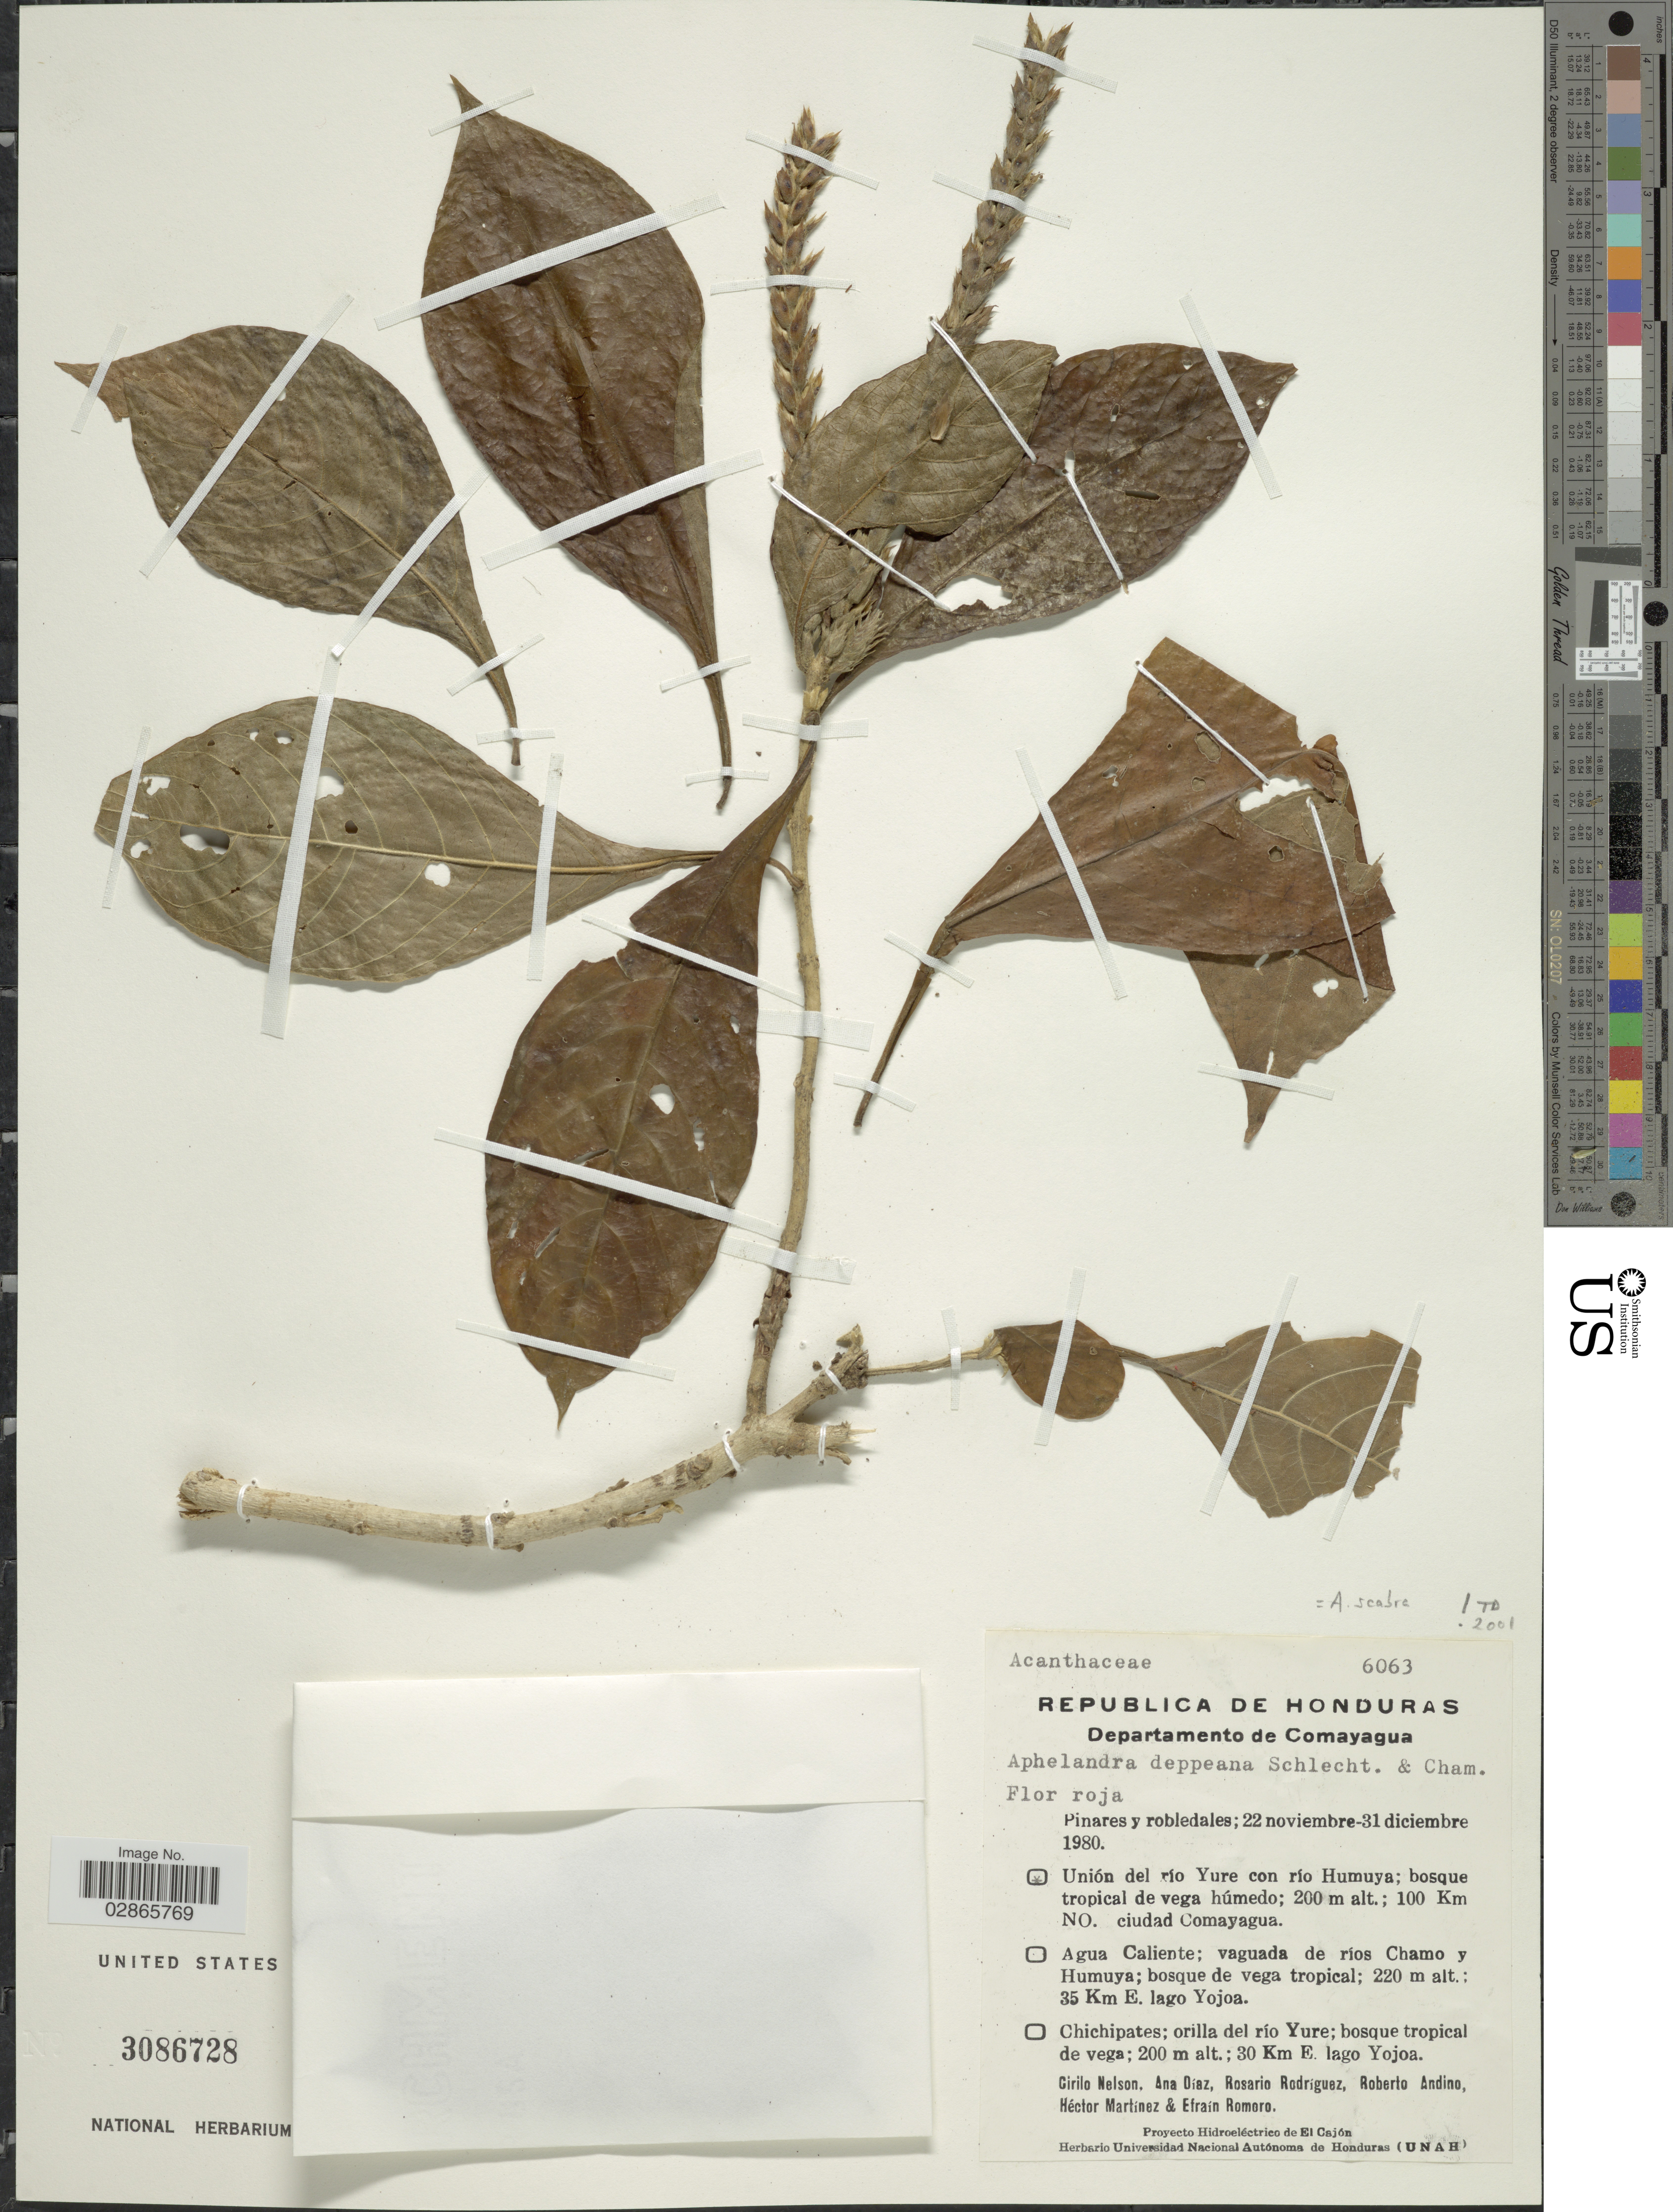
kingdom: Plantae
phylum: Tracheophyta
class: Magnoliopsida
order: Lamiales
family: Acanthaceae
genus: Aphelandra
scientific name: Aphelandra deppeana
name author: Schltdl. & Cham.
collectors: G. Nelson, A. Díaz, R. Rodríguez, R. Andino & et al.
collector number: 6063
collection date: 1980-11-22/1980-12-31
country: Honduras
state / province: Comayagua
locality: Departamento de Comayagua. Unión del río Yure con río Humuya; 100 Km NO. ciudad Comayagua.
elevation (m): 200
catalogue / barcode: US 3086728